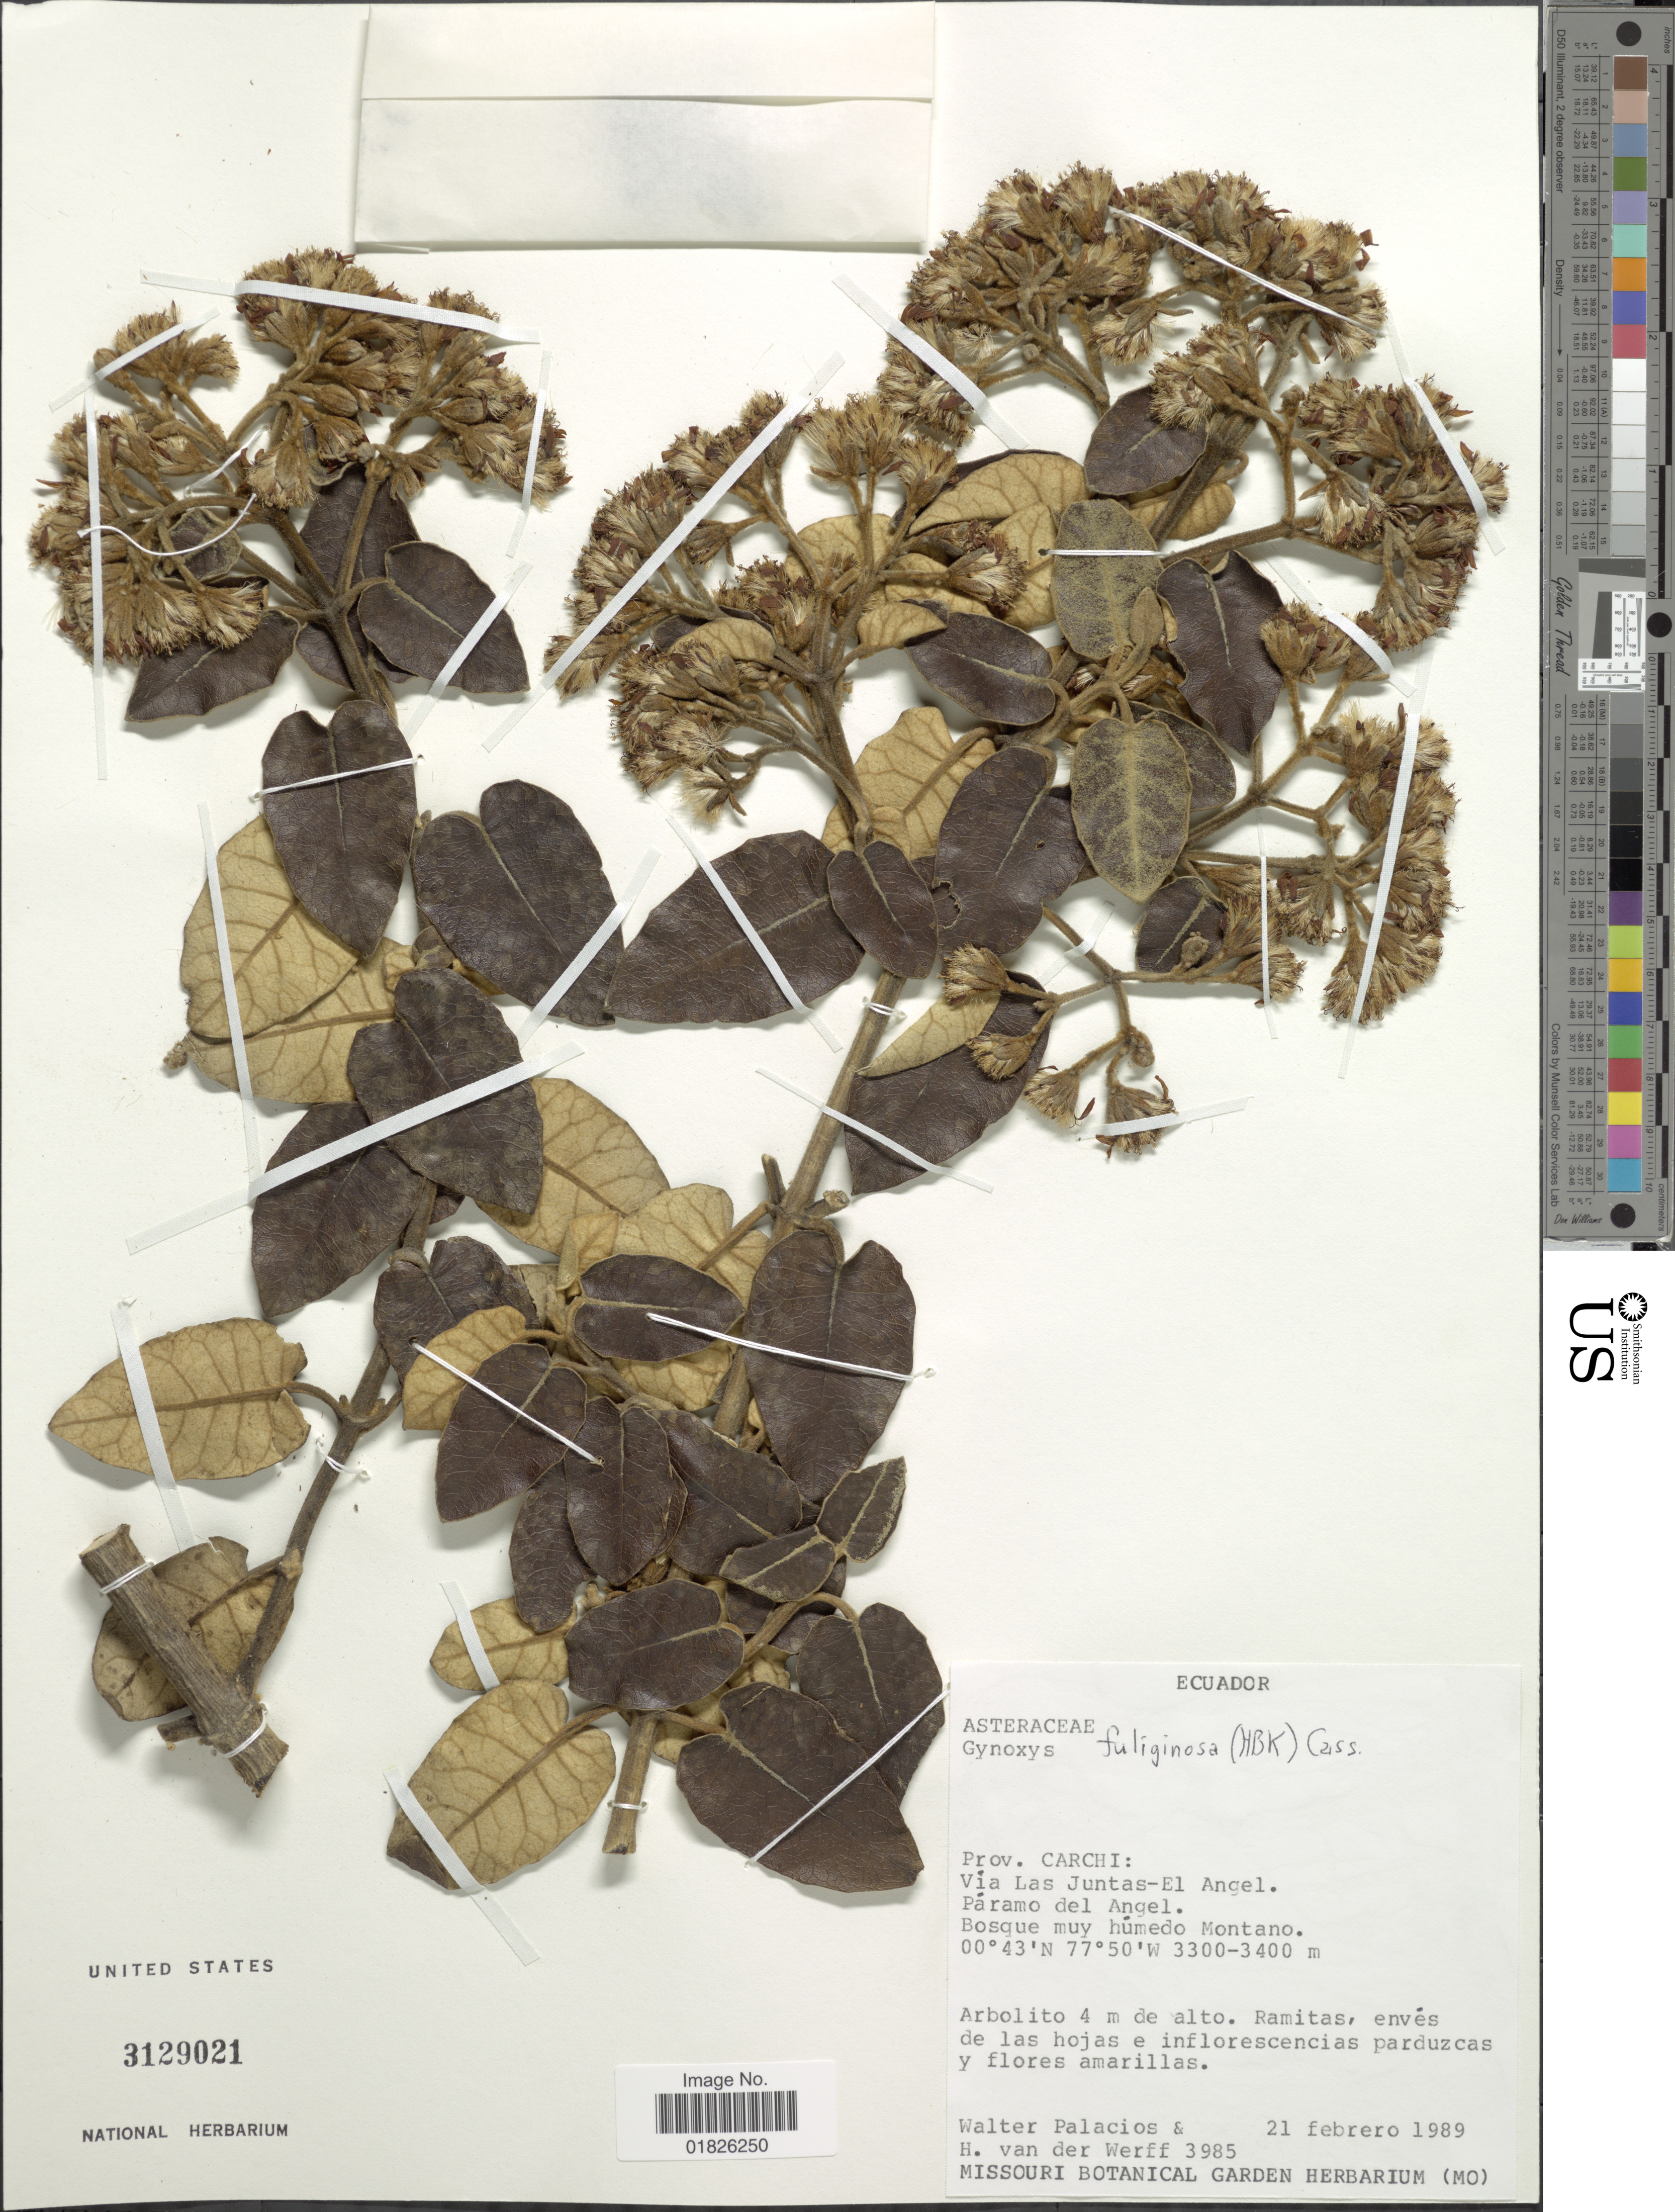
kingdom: Plantae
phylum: Tracheophyta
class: Magnoliopsida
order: Asterales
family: Asteraceae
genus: Gynoxys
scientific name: Gynoxys fuliginosa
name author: Cass.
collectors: W. Palacios & H. van der Werff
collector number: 3985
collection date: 1989-02-21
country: Ecuador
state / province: Carchi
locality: Via Las Juntas-El Angel, paramo del Angel.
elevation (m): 3300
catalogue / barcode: US 3129021